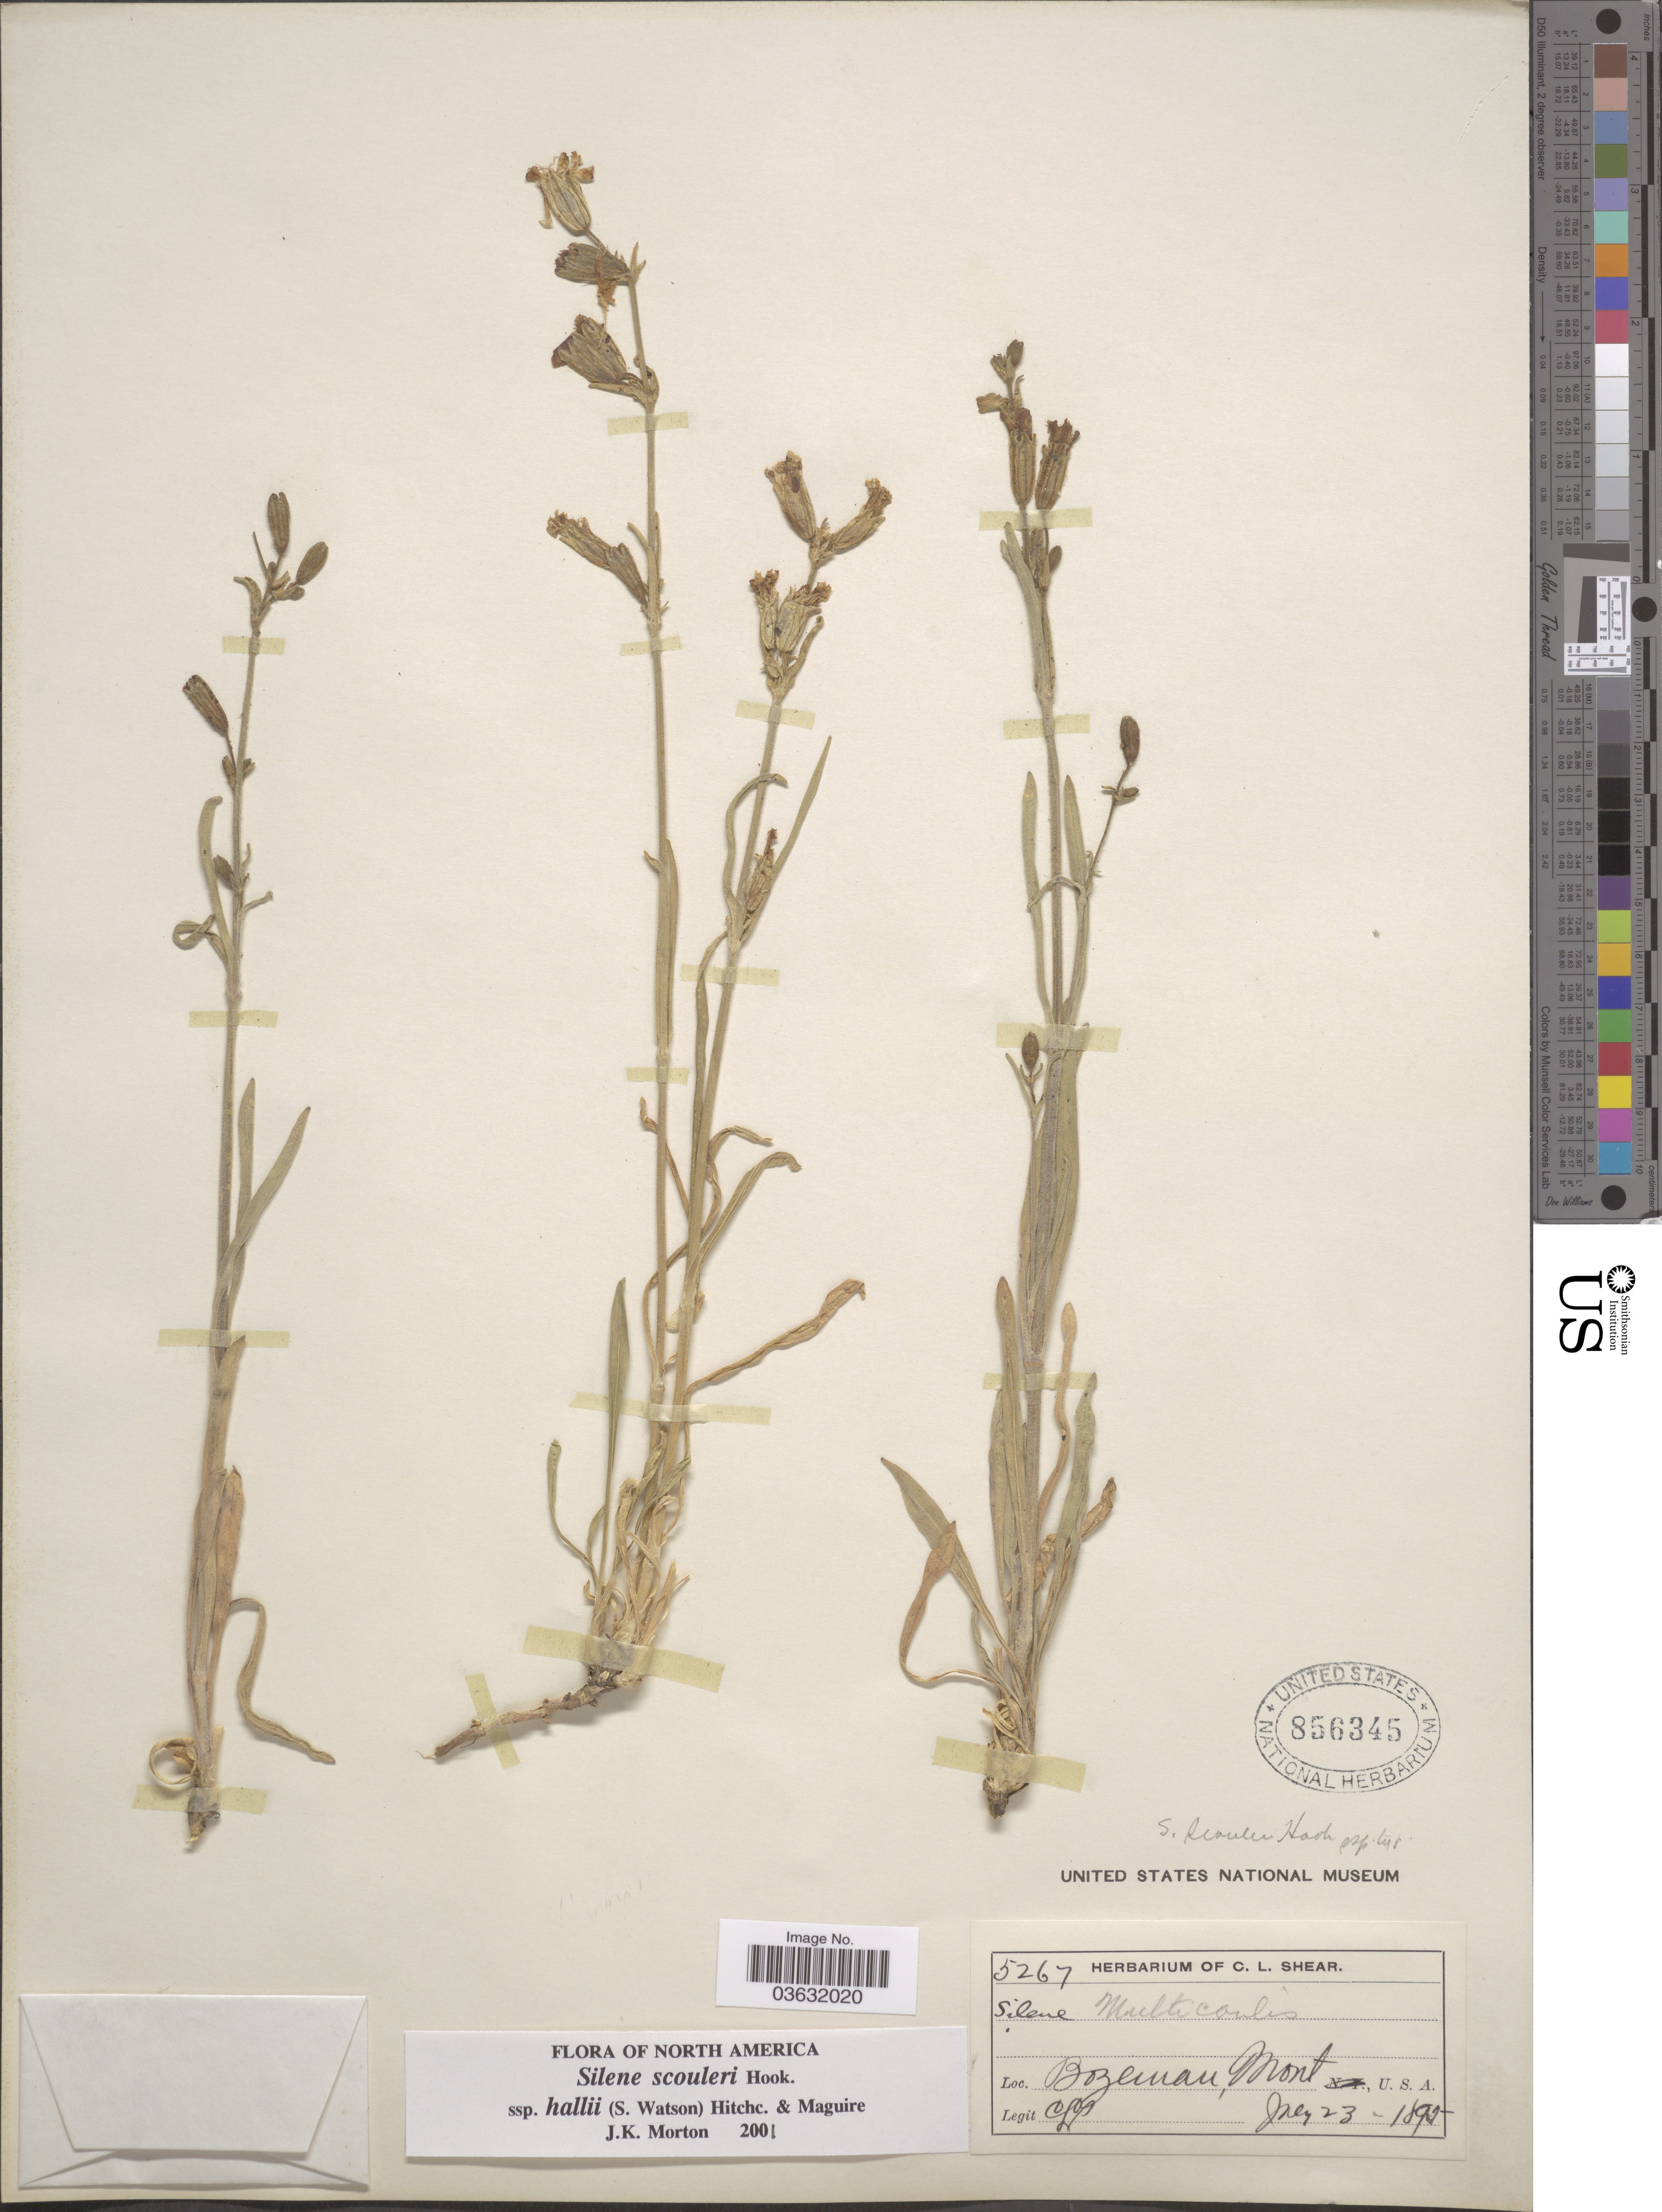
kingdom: Plantae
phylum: Tracheophyta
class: Magnoliopsida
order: Caryophyllales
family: Caryophyllaceae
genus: Silene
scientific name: Silene scouleri subsp. hallii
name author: (S. Watson) C.L. Hitchc. & Maguire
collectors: C. L. Shear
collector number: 5267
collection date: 1895-07-23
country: United States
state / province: Montana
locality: Bozeman.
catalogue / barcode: US 856345